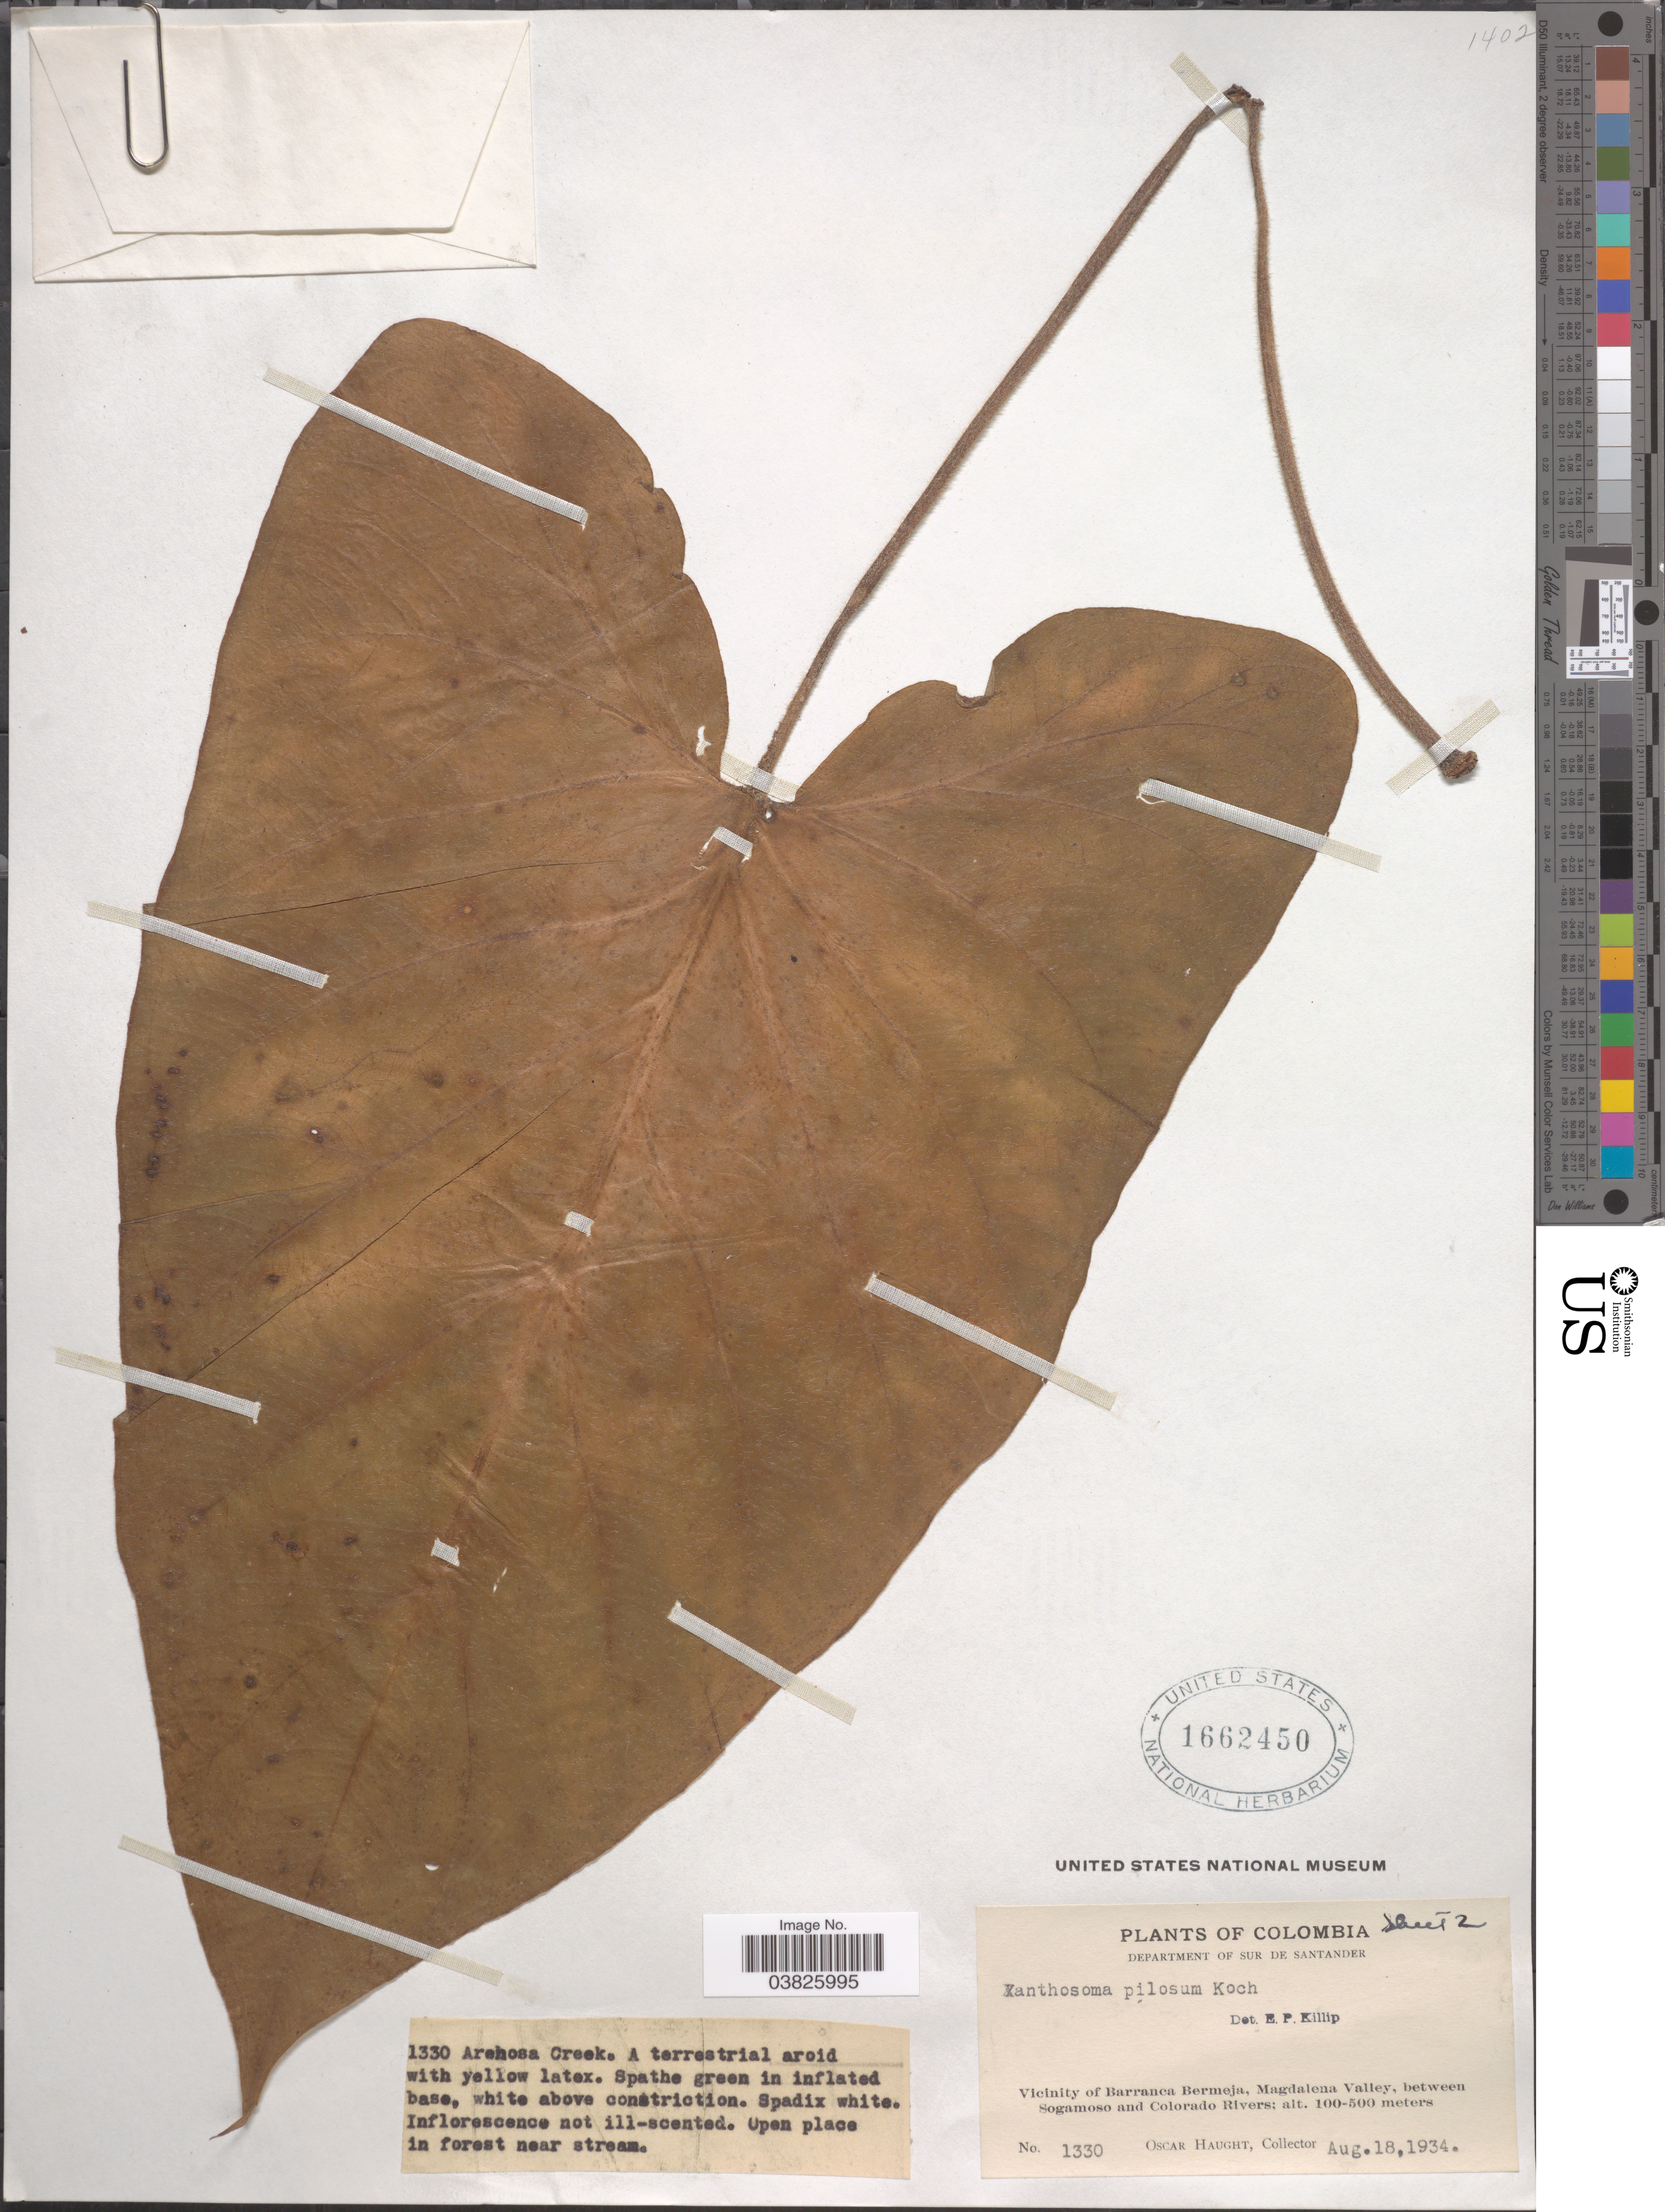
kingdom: Plantae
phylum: Tracheophyta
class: Liliopsida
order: Alismatales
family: Araceae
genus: Xanthosoma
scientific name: Xanthosoma pilosum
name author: K. Koch & Augustin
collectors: O. L. Haught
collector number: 1330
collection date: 1934-08-18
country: Colombia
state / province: Santander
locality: Arenosa Creek. Department of Sur de Santander. Vicinity of Barranca Bermeja, Magdalena Valley, between Sogamoso and Colorado Rivers.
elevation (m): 100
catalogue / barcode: US 1662450